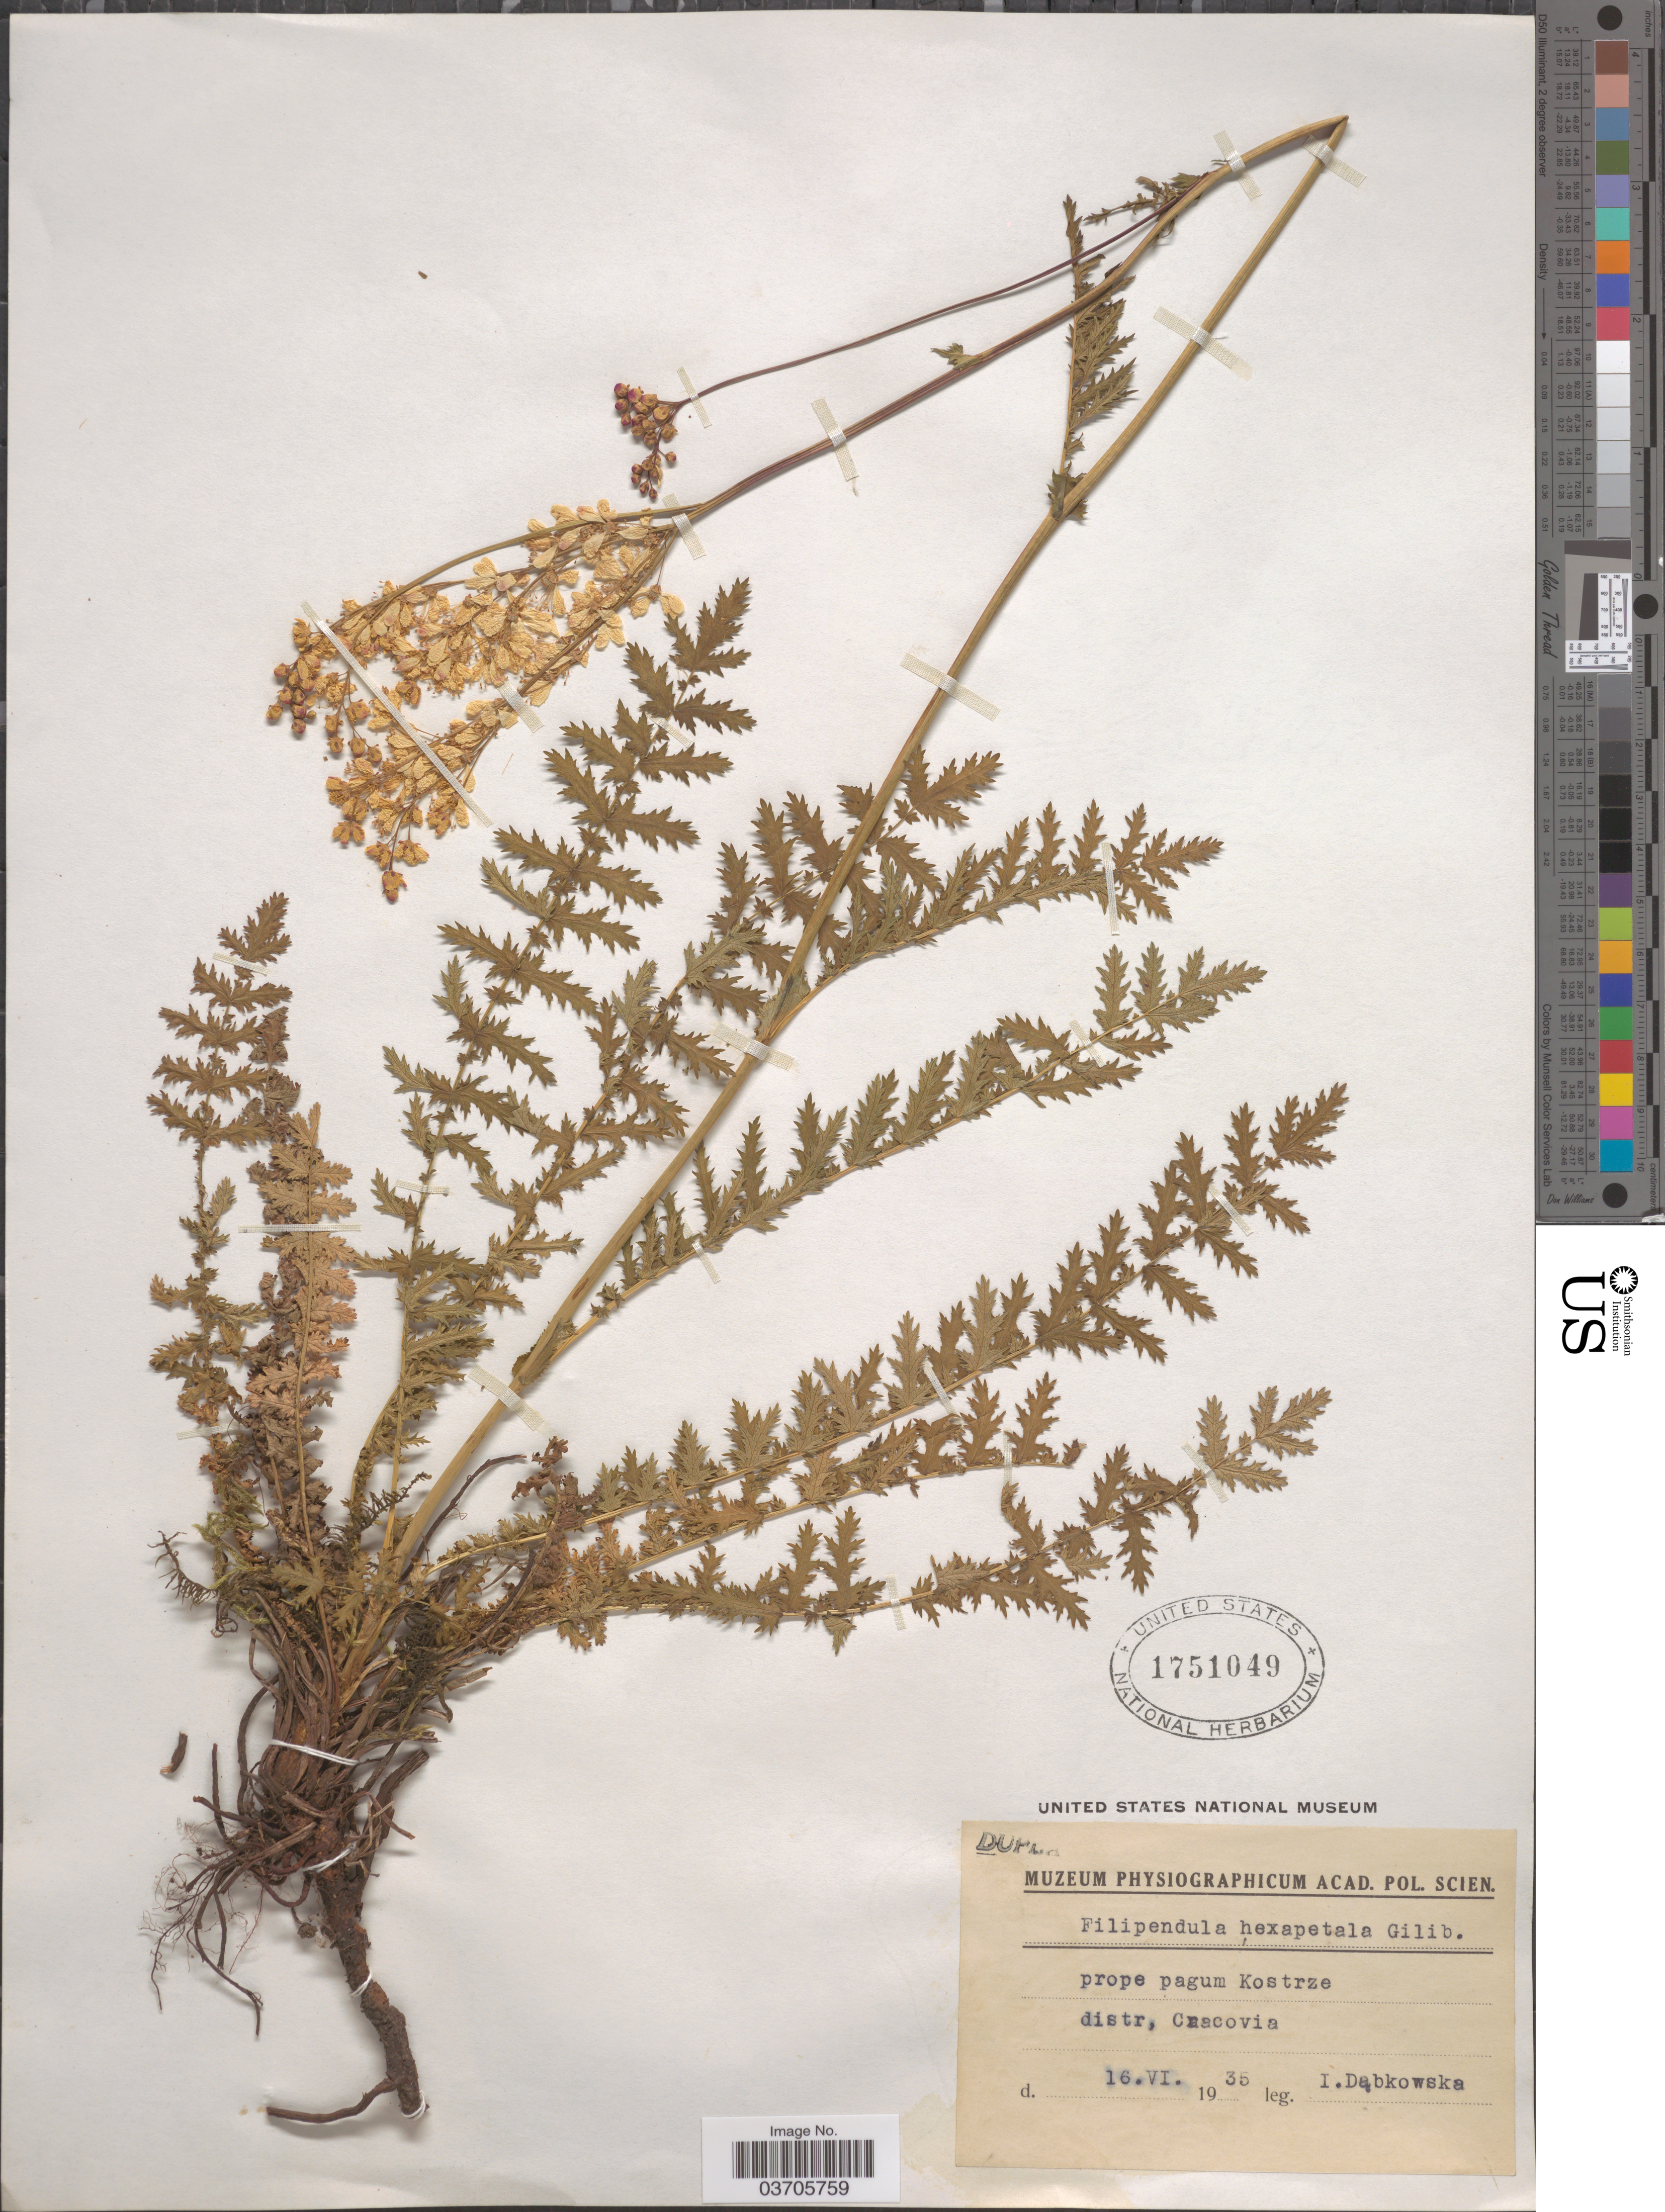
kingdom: Plantae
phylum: Tracheophyta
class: Magnoliopsida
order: Rosales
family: Rosaceae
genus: Filipendula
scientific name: Filipendula hexapetala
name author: Gilib.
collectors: I. Dabkowska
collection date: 1935-06-16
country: Poland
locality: Prope pagum Kostrze distr, Cracovia.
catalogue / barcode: US 1751049